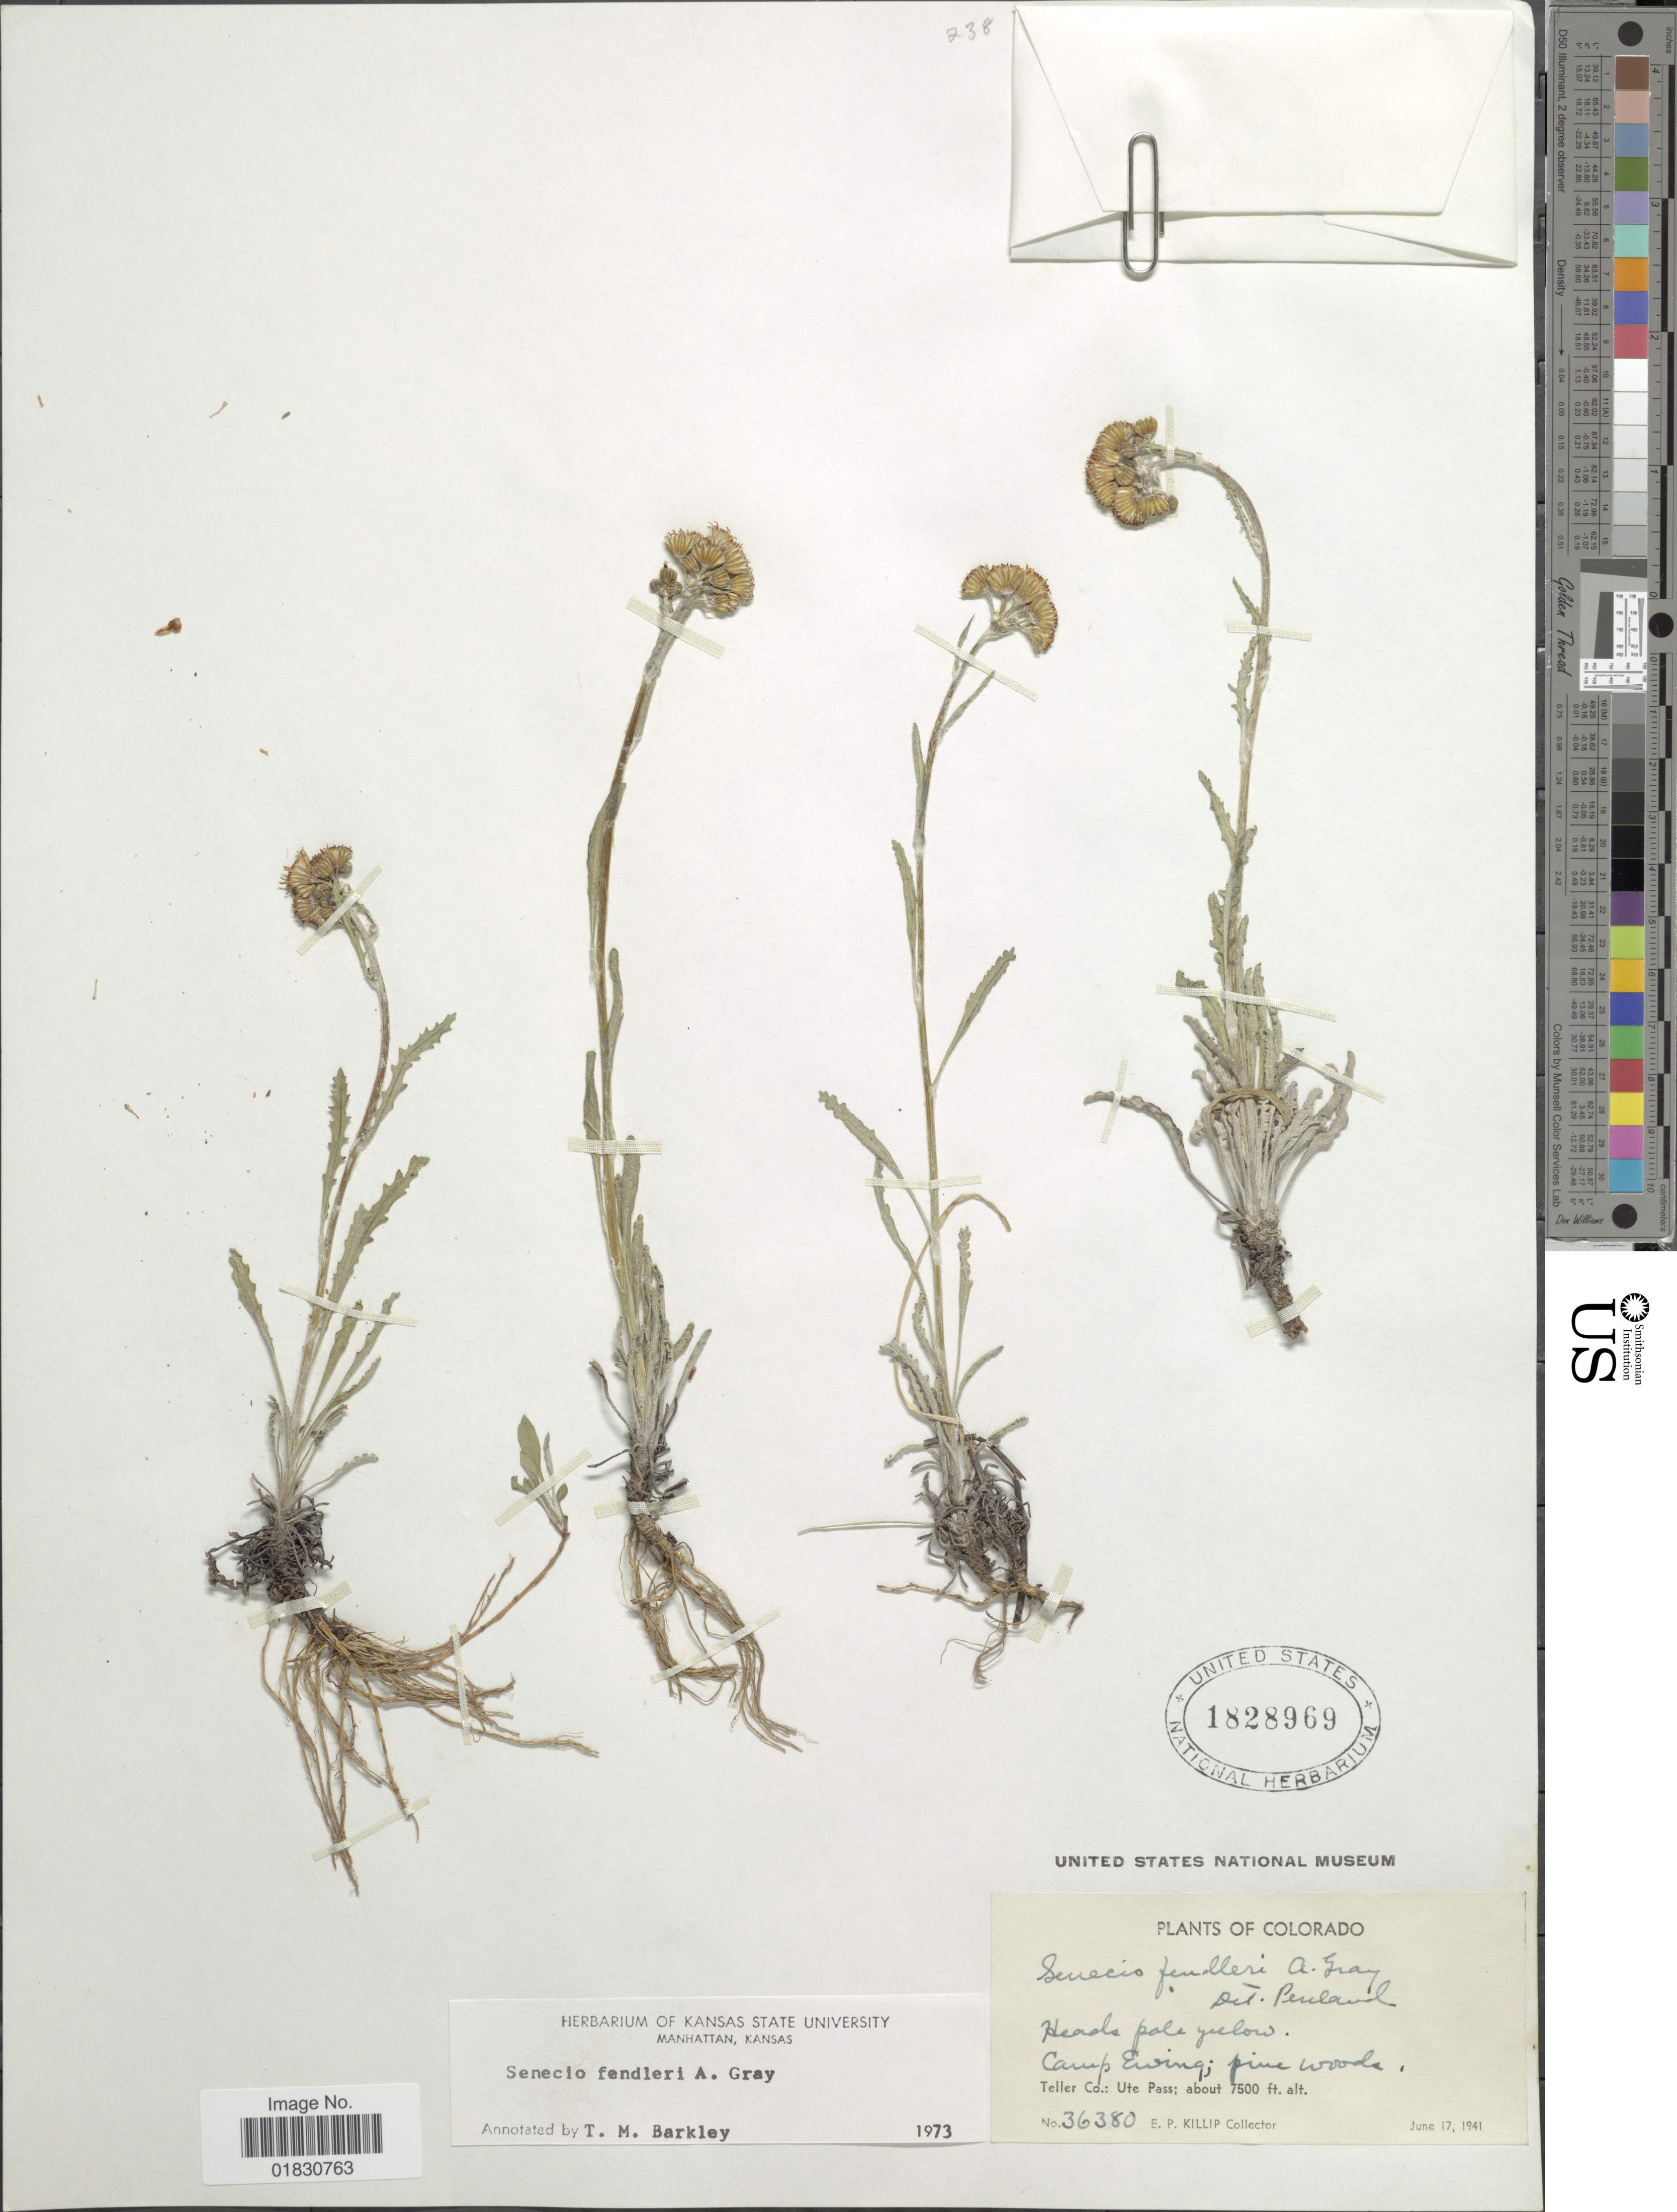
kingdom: Plantae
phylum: Tracheophyta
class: Magnoliopsida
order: Asterales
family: Asteraceae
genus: Packera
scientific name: Packera fendleri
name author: (A. Gray) W.A. Weber & Á. Löve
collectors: E. P. Killip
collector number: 36380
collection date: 1941-06-17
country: United States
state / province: Colorado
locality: Camp Ewing, Teller Co.: Ute Pass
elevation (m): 2286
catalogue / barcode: US 1828969